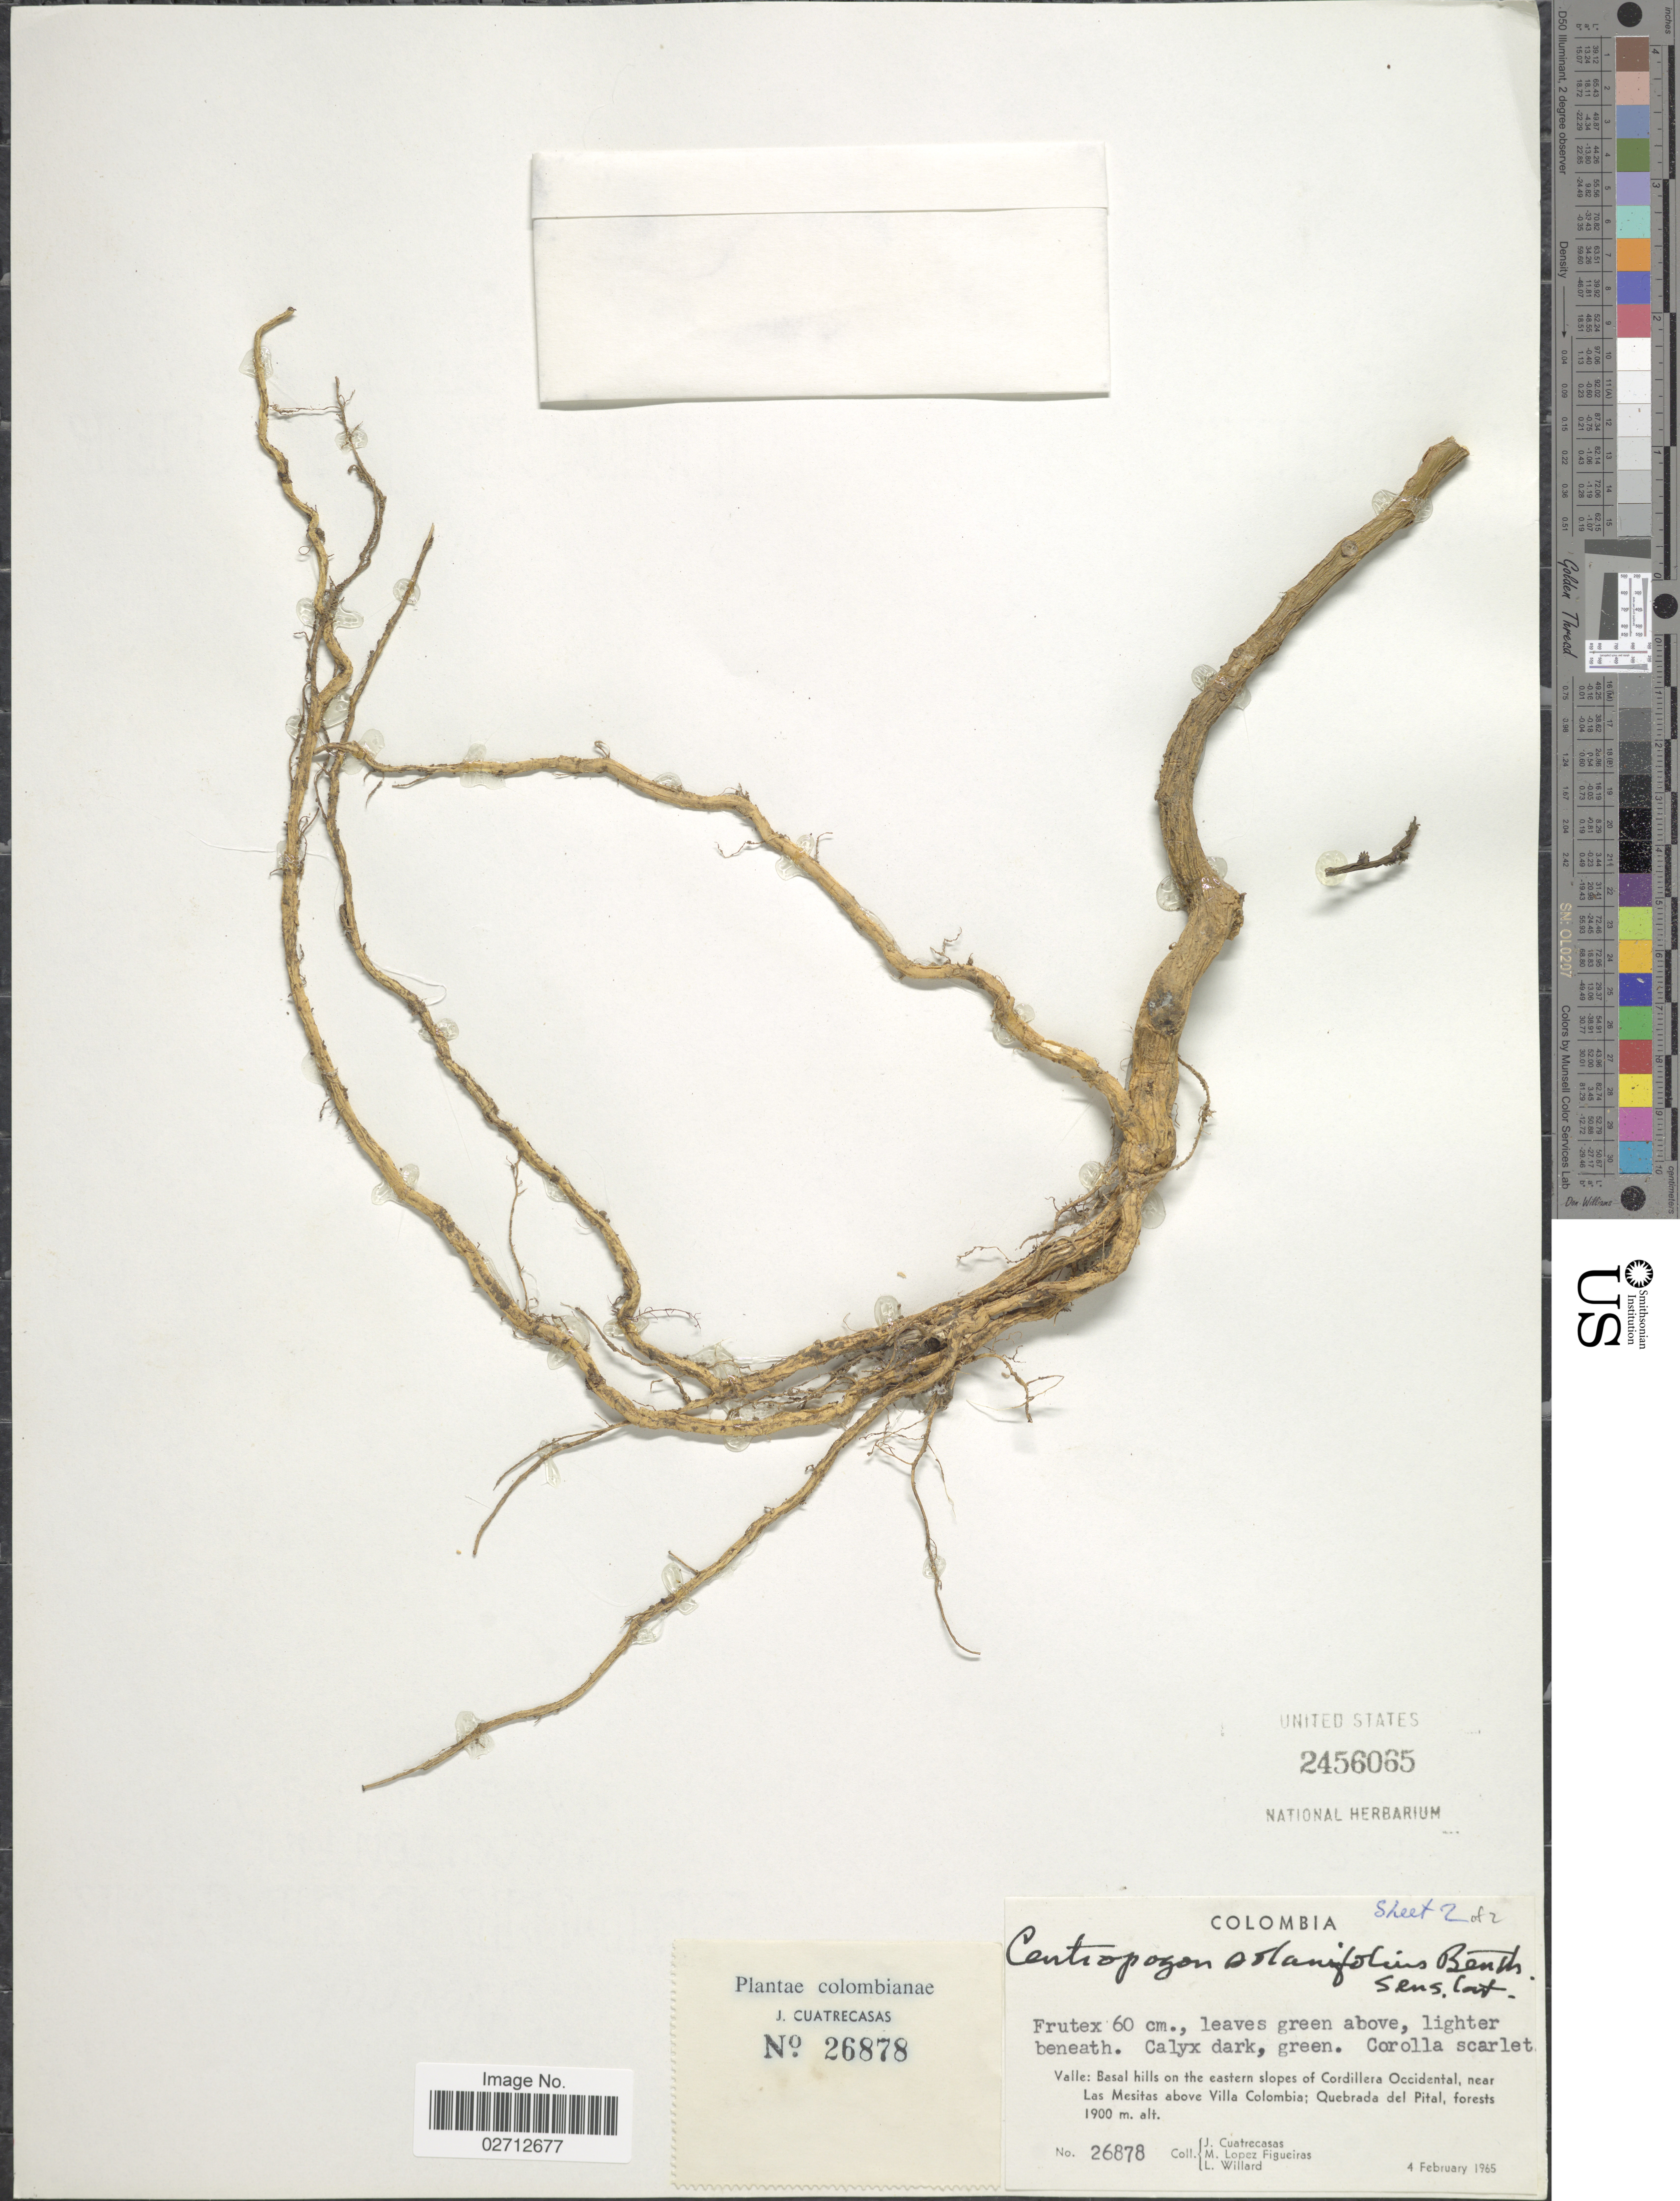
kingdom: Plantae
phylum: Tracheophyta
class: Magnoliopsida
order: Asterales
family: Campanulaceae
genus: Centropogon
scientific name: Centropogon solanifolius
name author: Benth.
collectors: J. Cuatrecasas, M. López Figueiras & L. Willard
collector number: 26878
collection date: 1965-02-04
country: Colombia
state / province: Valle del Cauca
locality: Valle: Basal hills on the eastern slopes of Cordillera Occidental, near Las Mesitas above Villa Colombia; Quebrada del Pital, forests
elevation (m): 1900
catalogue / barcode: US 2456065